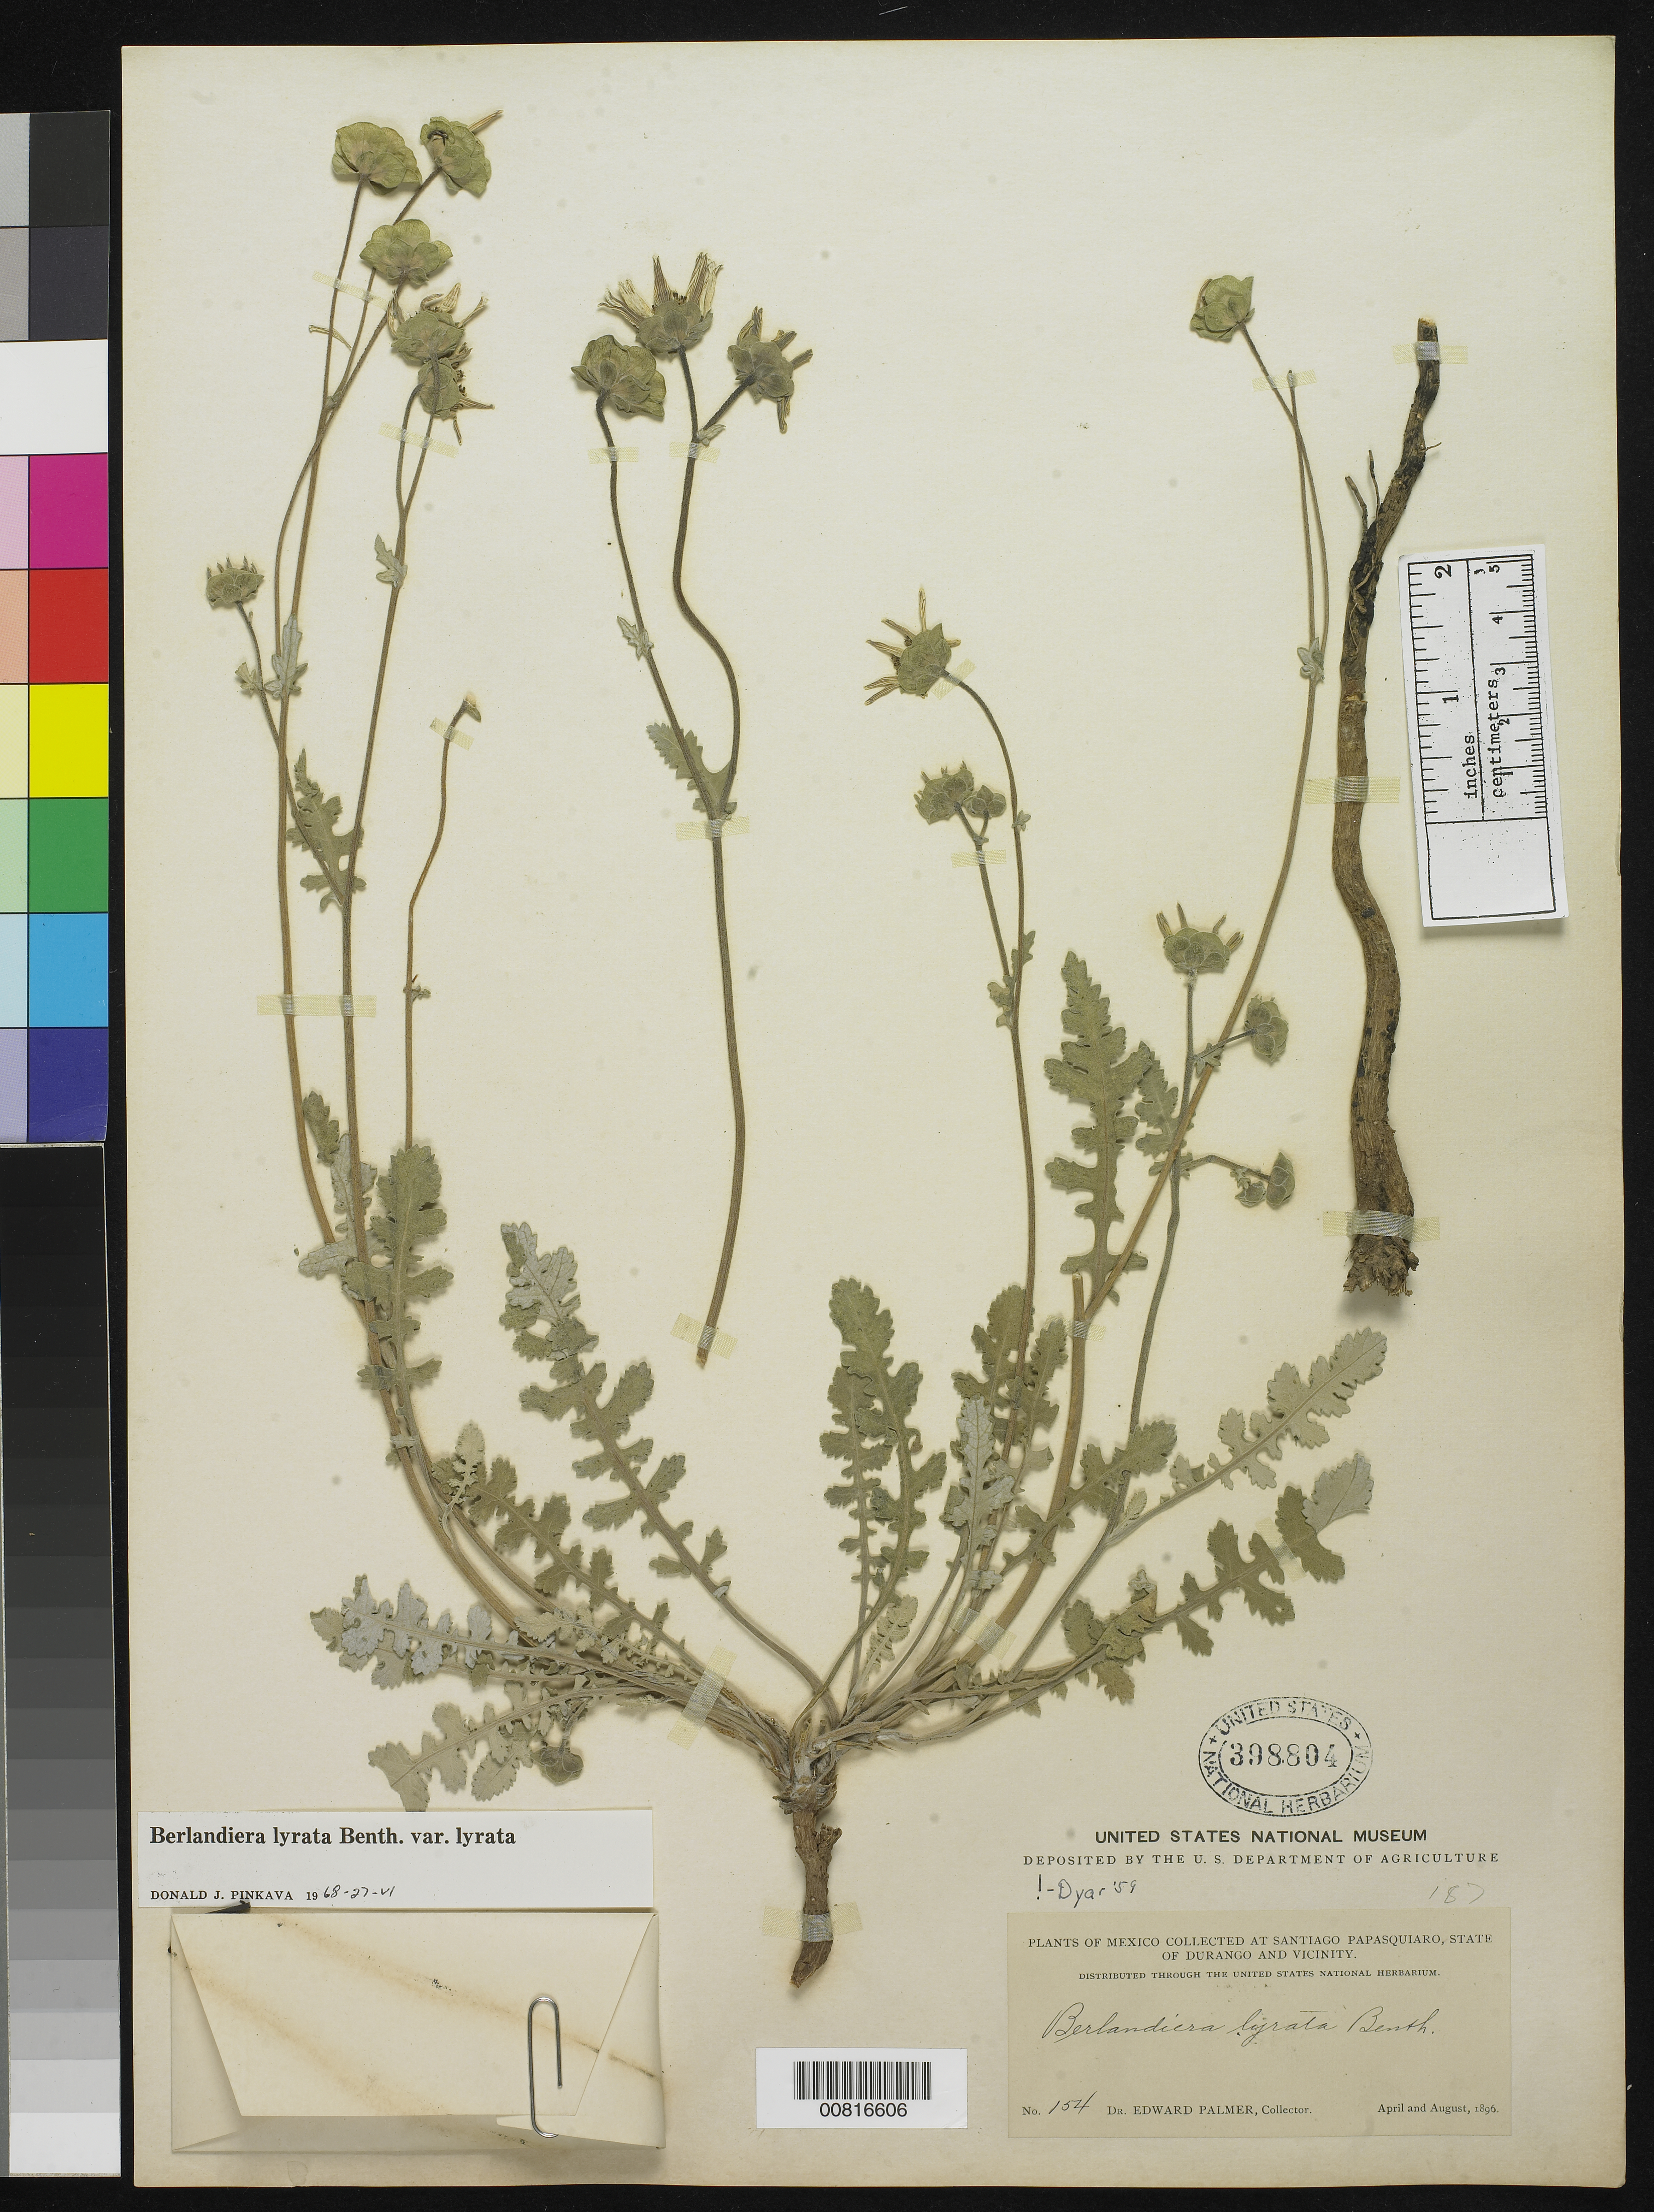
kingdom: Plantae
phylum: Tracheophyta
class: Magnoliopsida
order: Asterales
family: Asteraceae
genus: Berlandiera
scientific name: Berlandiera lyrata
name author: Benth.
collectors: E. Palmer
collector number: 154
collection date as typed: Apr 1896 to -- Aug 1896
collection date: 1896-04/1896-08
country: Mexico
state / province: Durango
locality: Santiago Papasquiaro, Durango and vicinity.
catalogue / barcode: US 398804